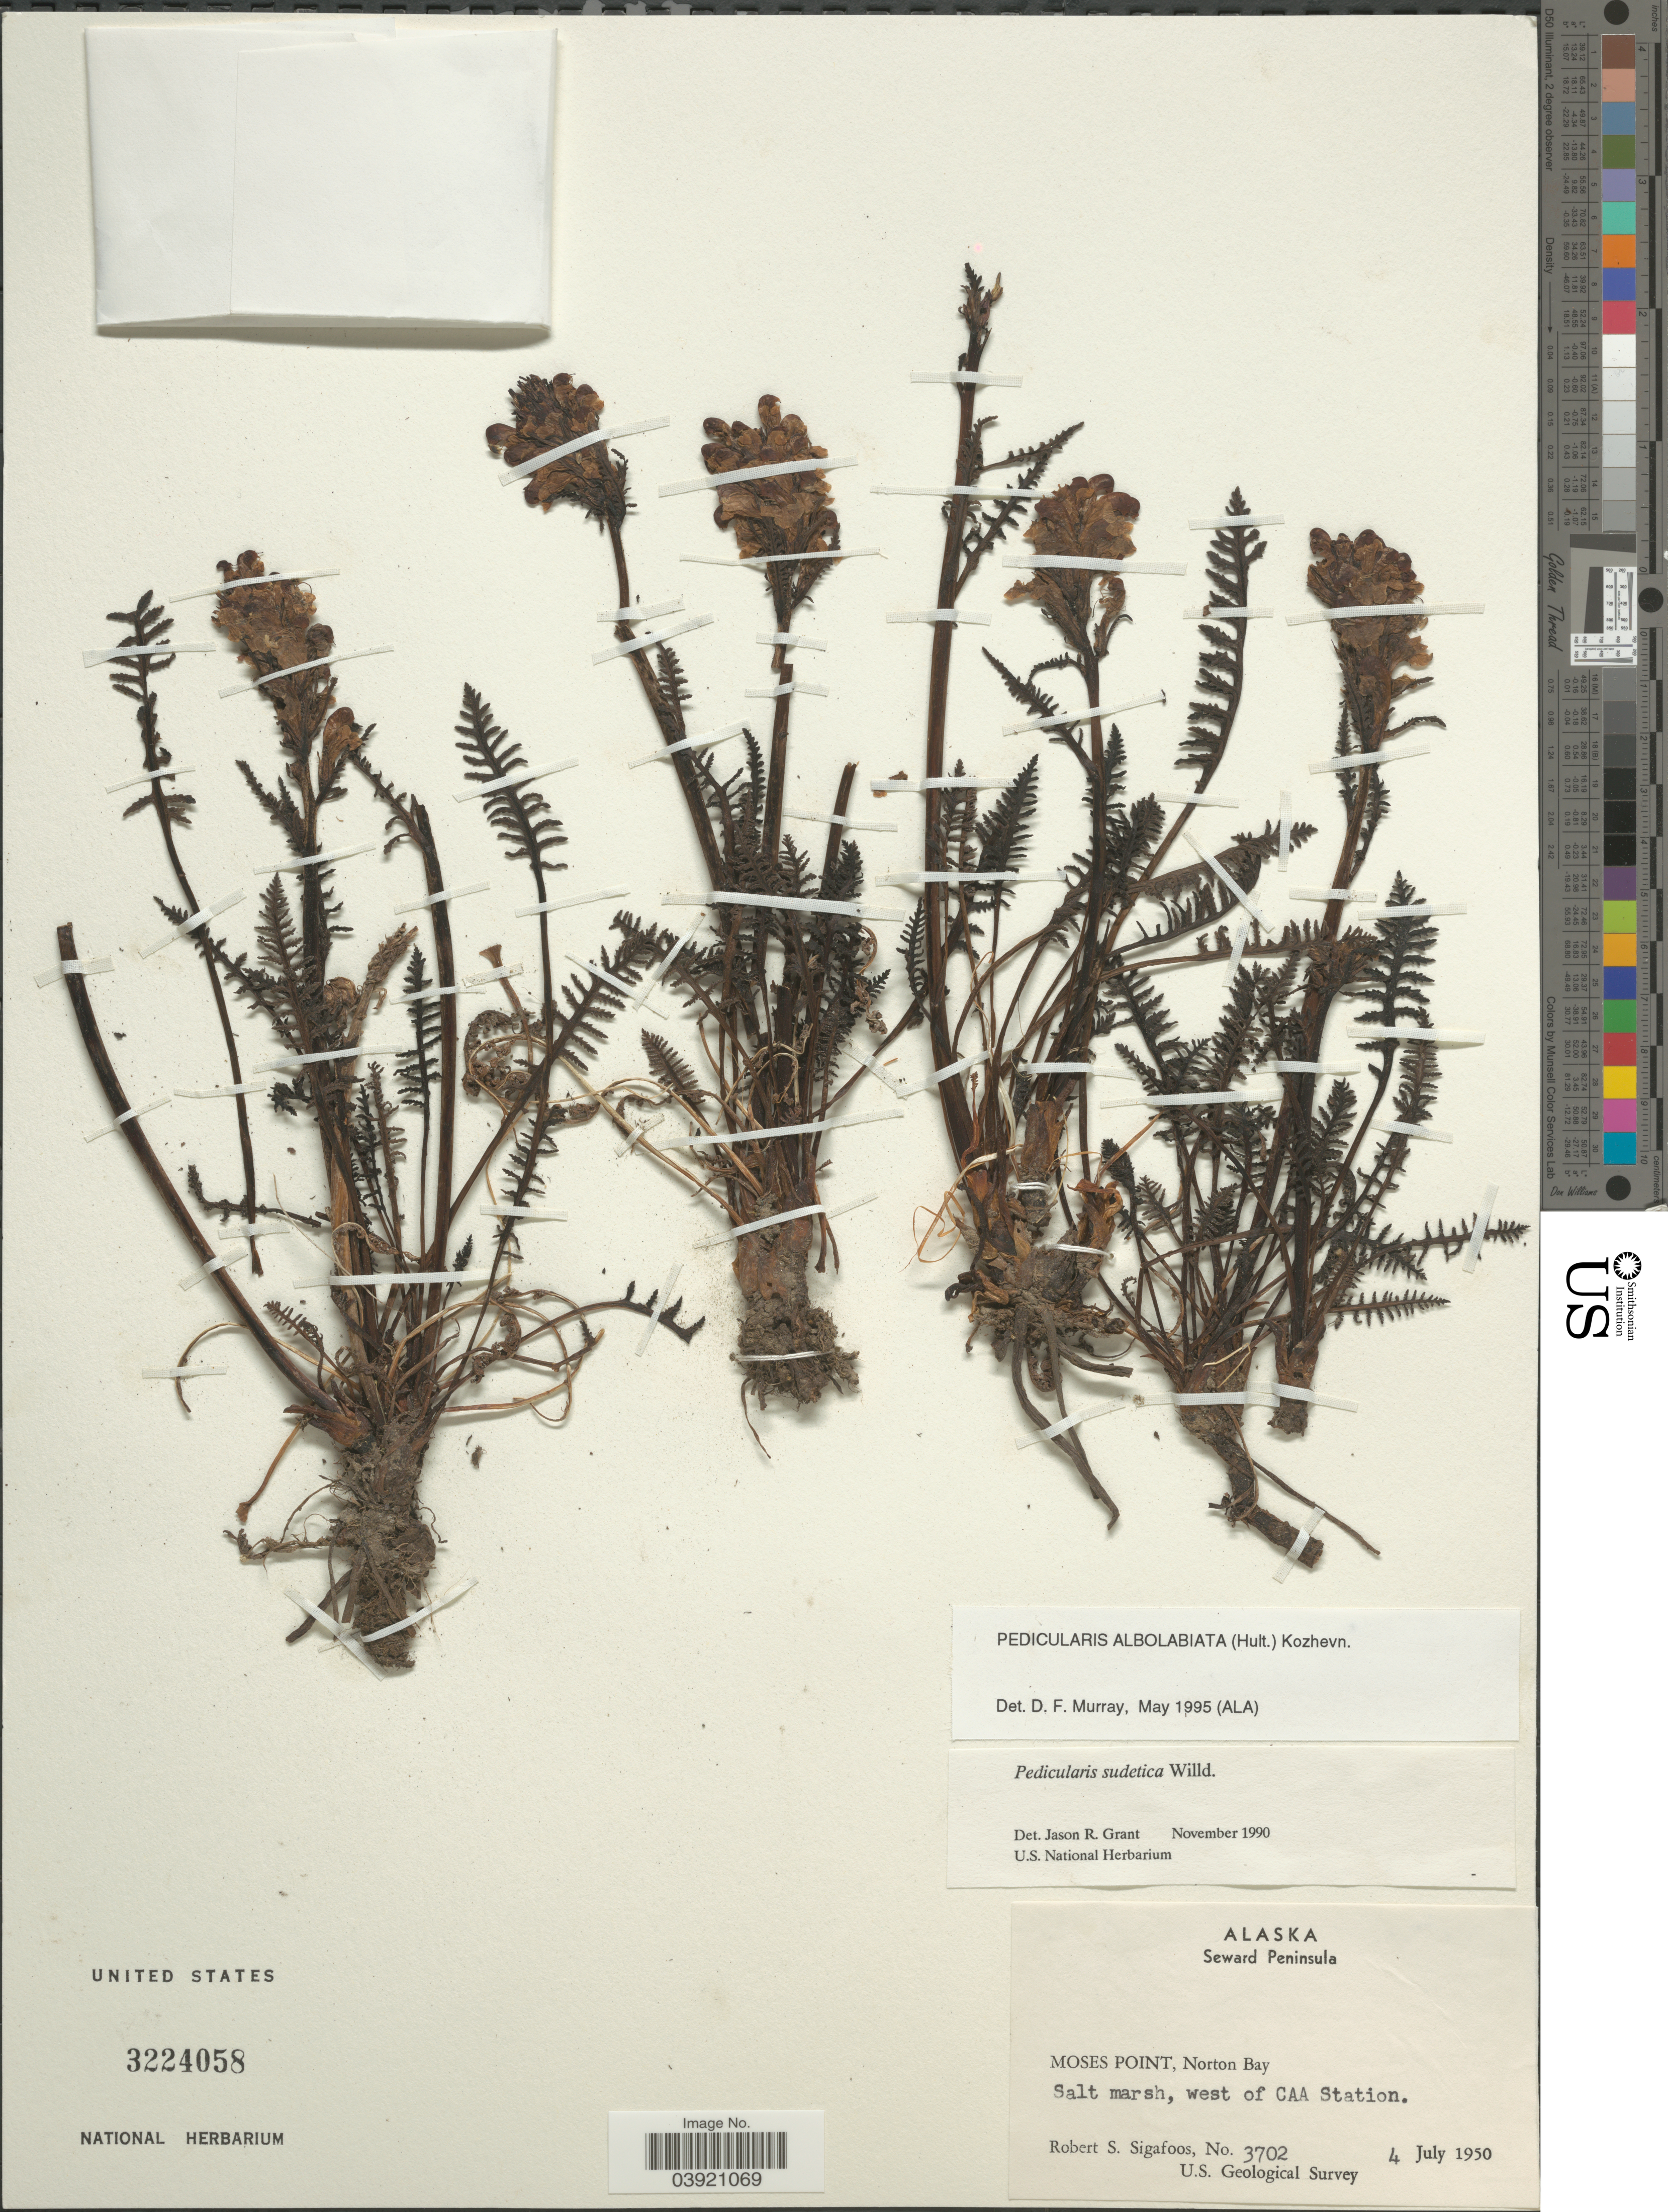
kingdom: Plantae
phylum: Tracheophyta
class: Magnoliopsida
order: Lamiales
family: Orobanchaceae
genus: Pedicularis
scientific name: Pedicularis albolabiata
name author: (Hultén) Kozhevn.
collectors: R. Sigafoos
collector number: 3702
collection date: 1950-07-04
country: United States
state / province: Alaska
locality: Seward Peninsula. Moses Point, Norton Bay. Salt marsh, west of CAA Station.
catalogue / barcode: US 3224058